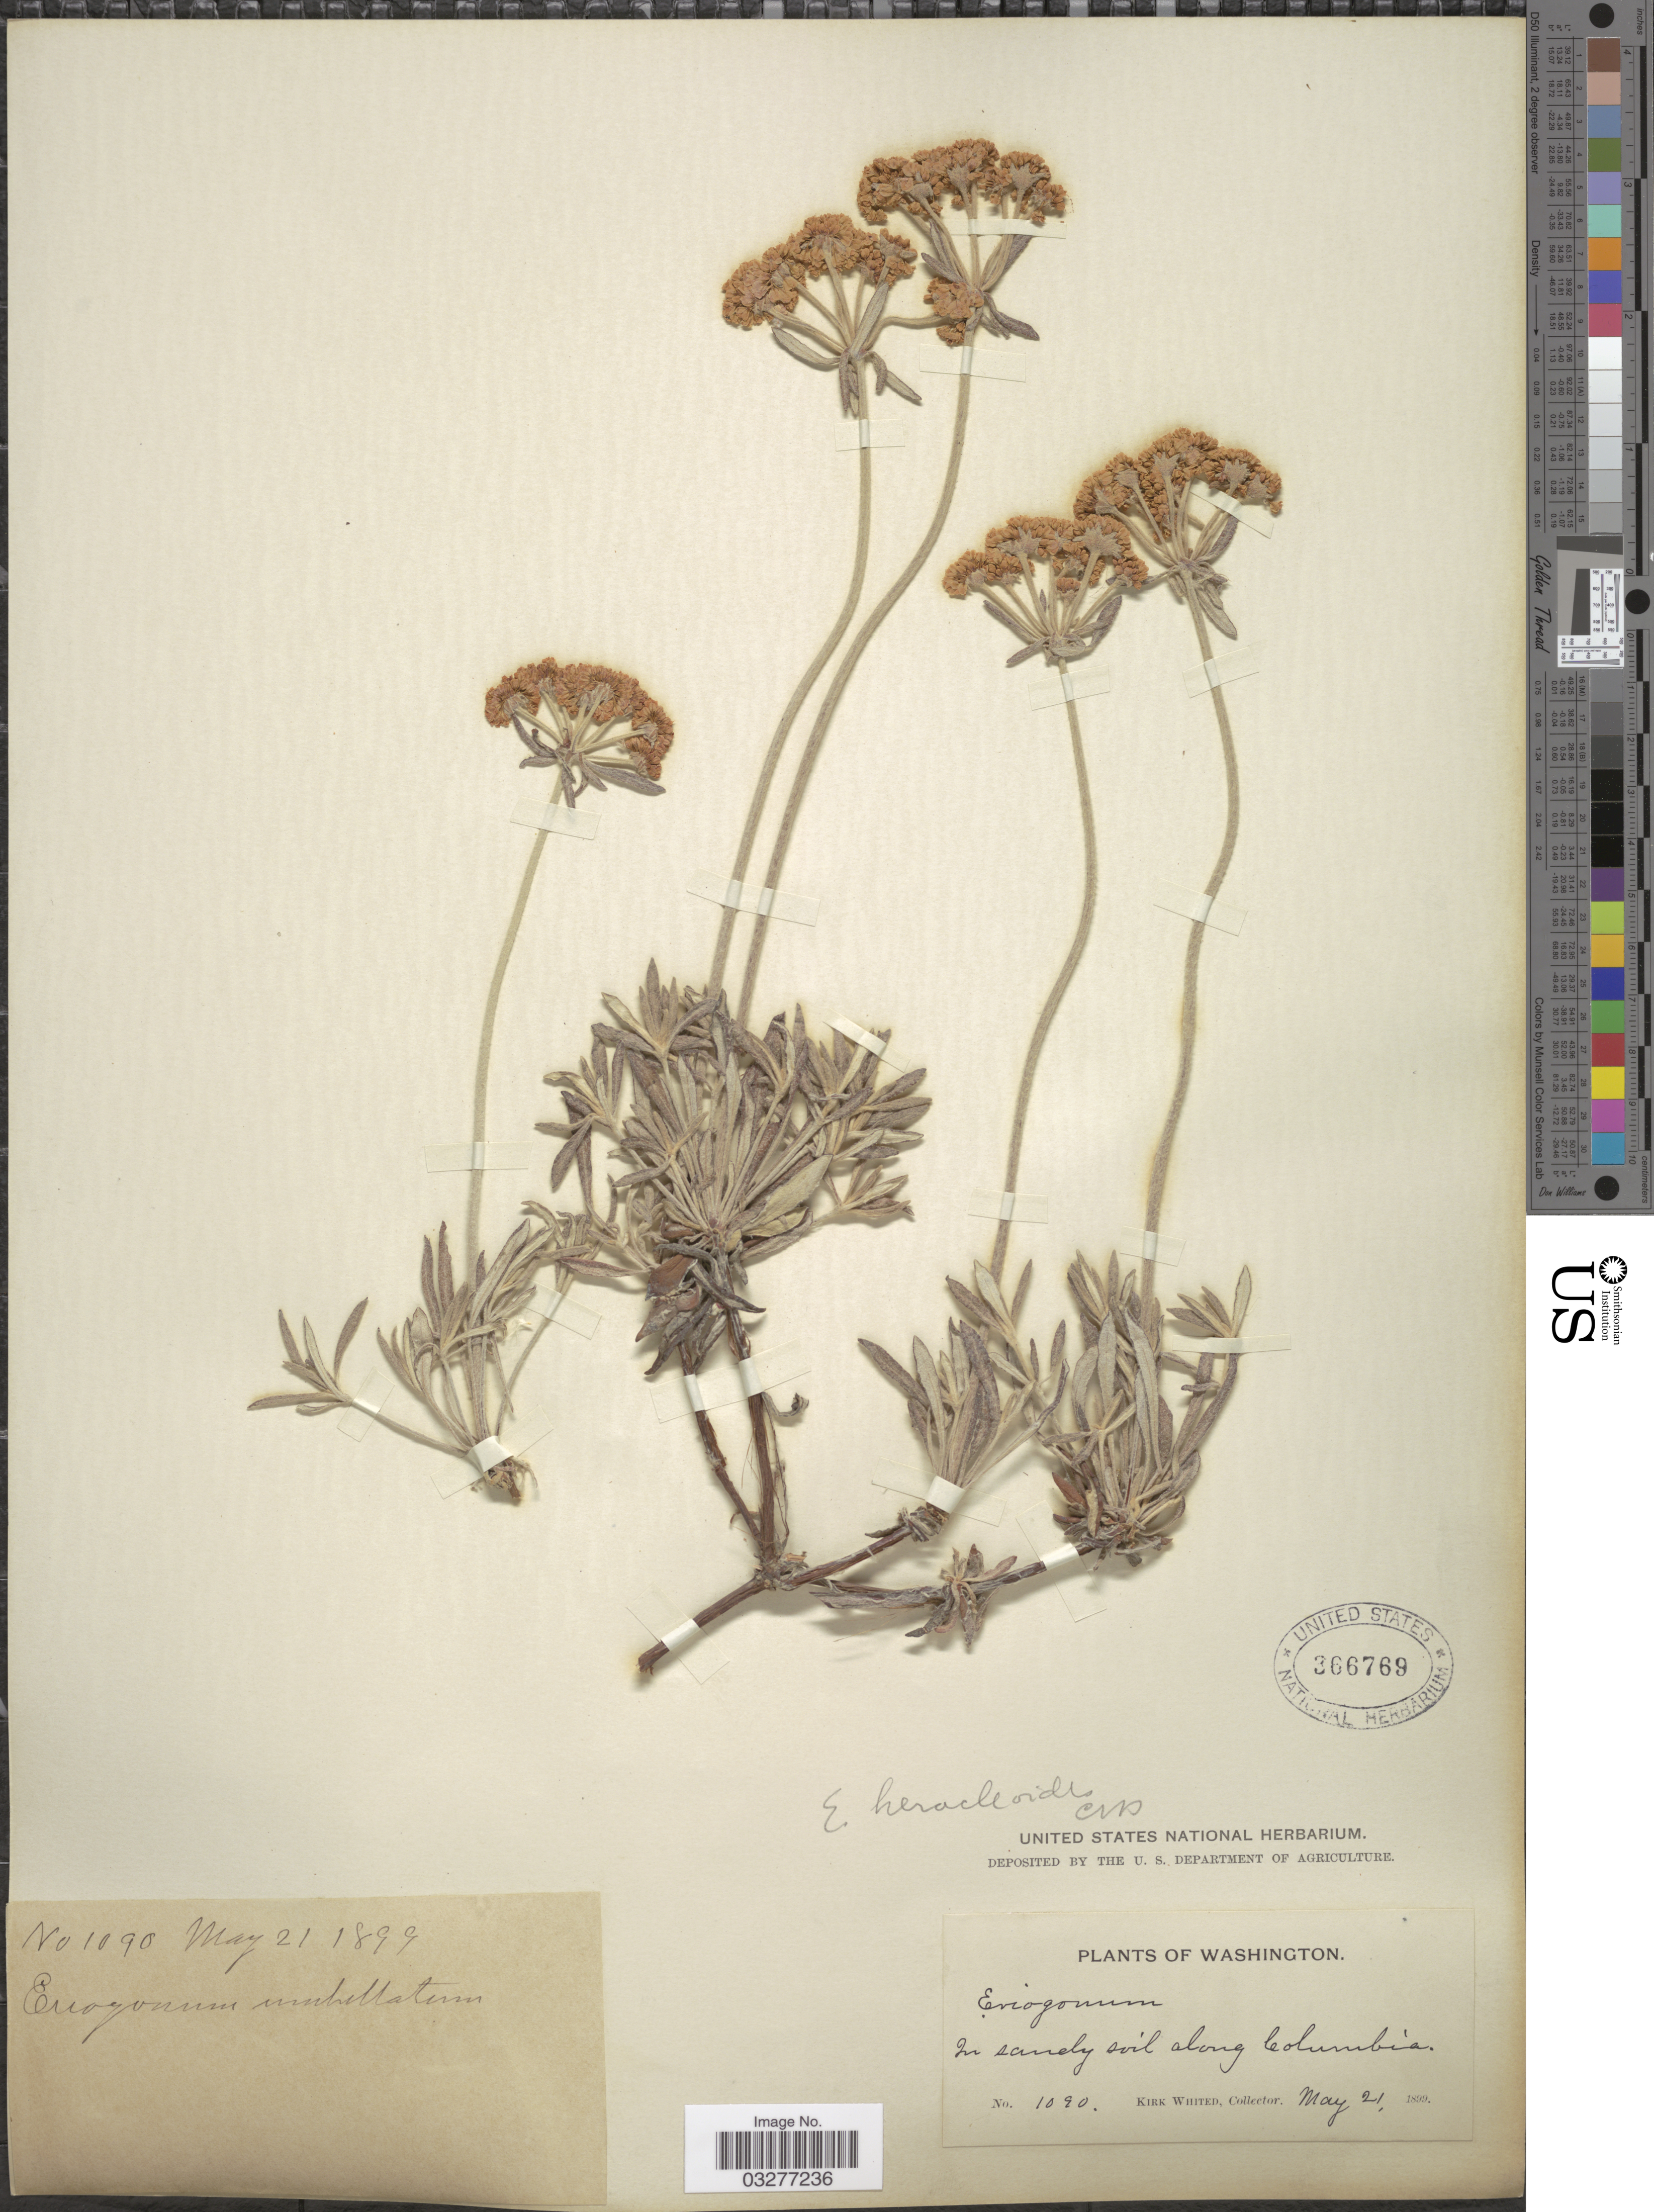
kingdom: Plantae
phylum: Tracheophyta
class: Magnoliopsida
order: Caryophyllales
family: Polygonaceae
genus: Eriogonum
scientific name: Eriogonum heracleoides var. angustifolium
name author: (Nutt.) Torr. & A. Gray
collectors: K. Whited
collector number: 1090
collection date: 1899-05-21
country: United States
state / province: Washington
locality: In sandy soil along Colombia.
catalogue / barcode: US 366769